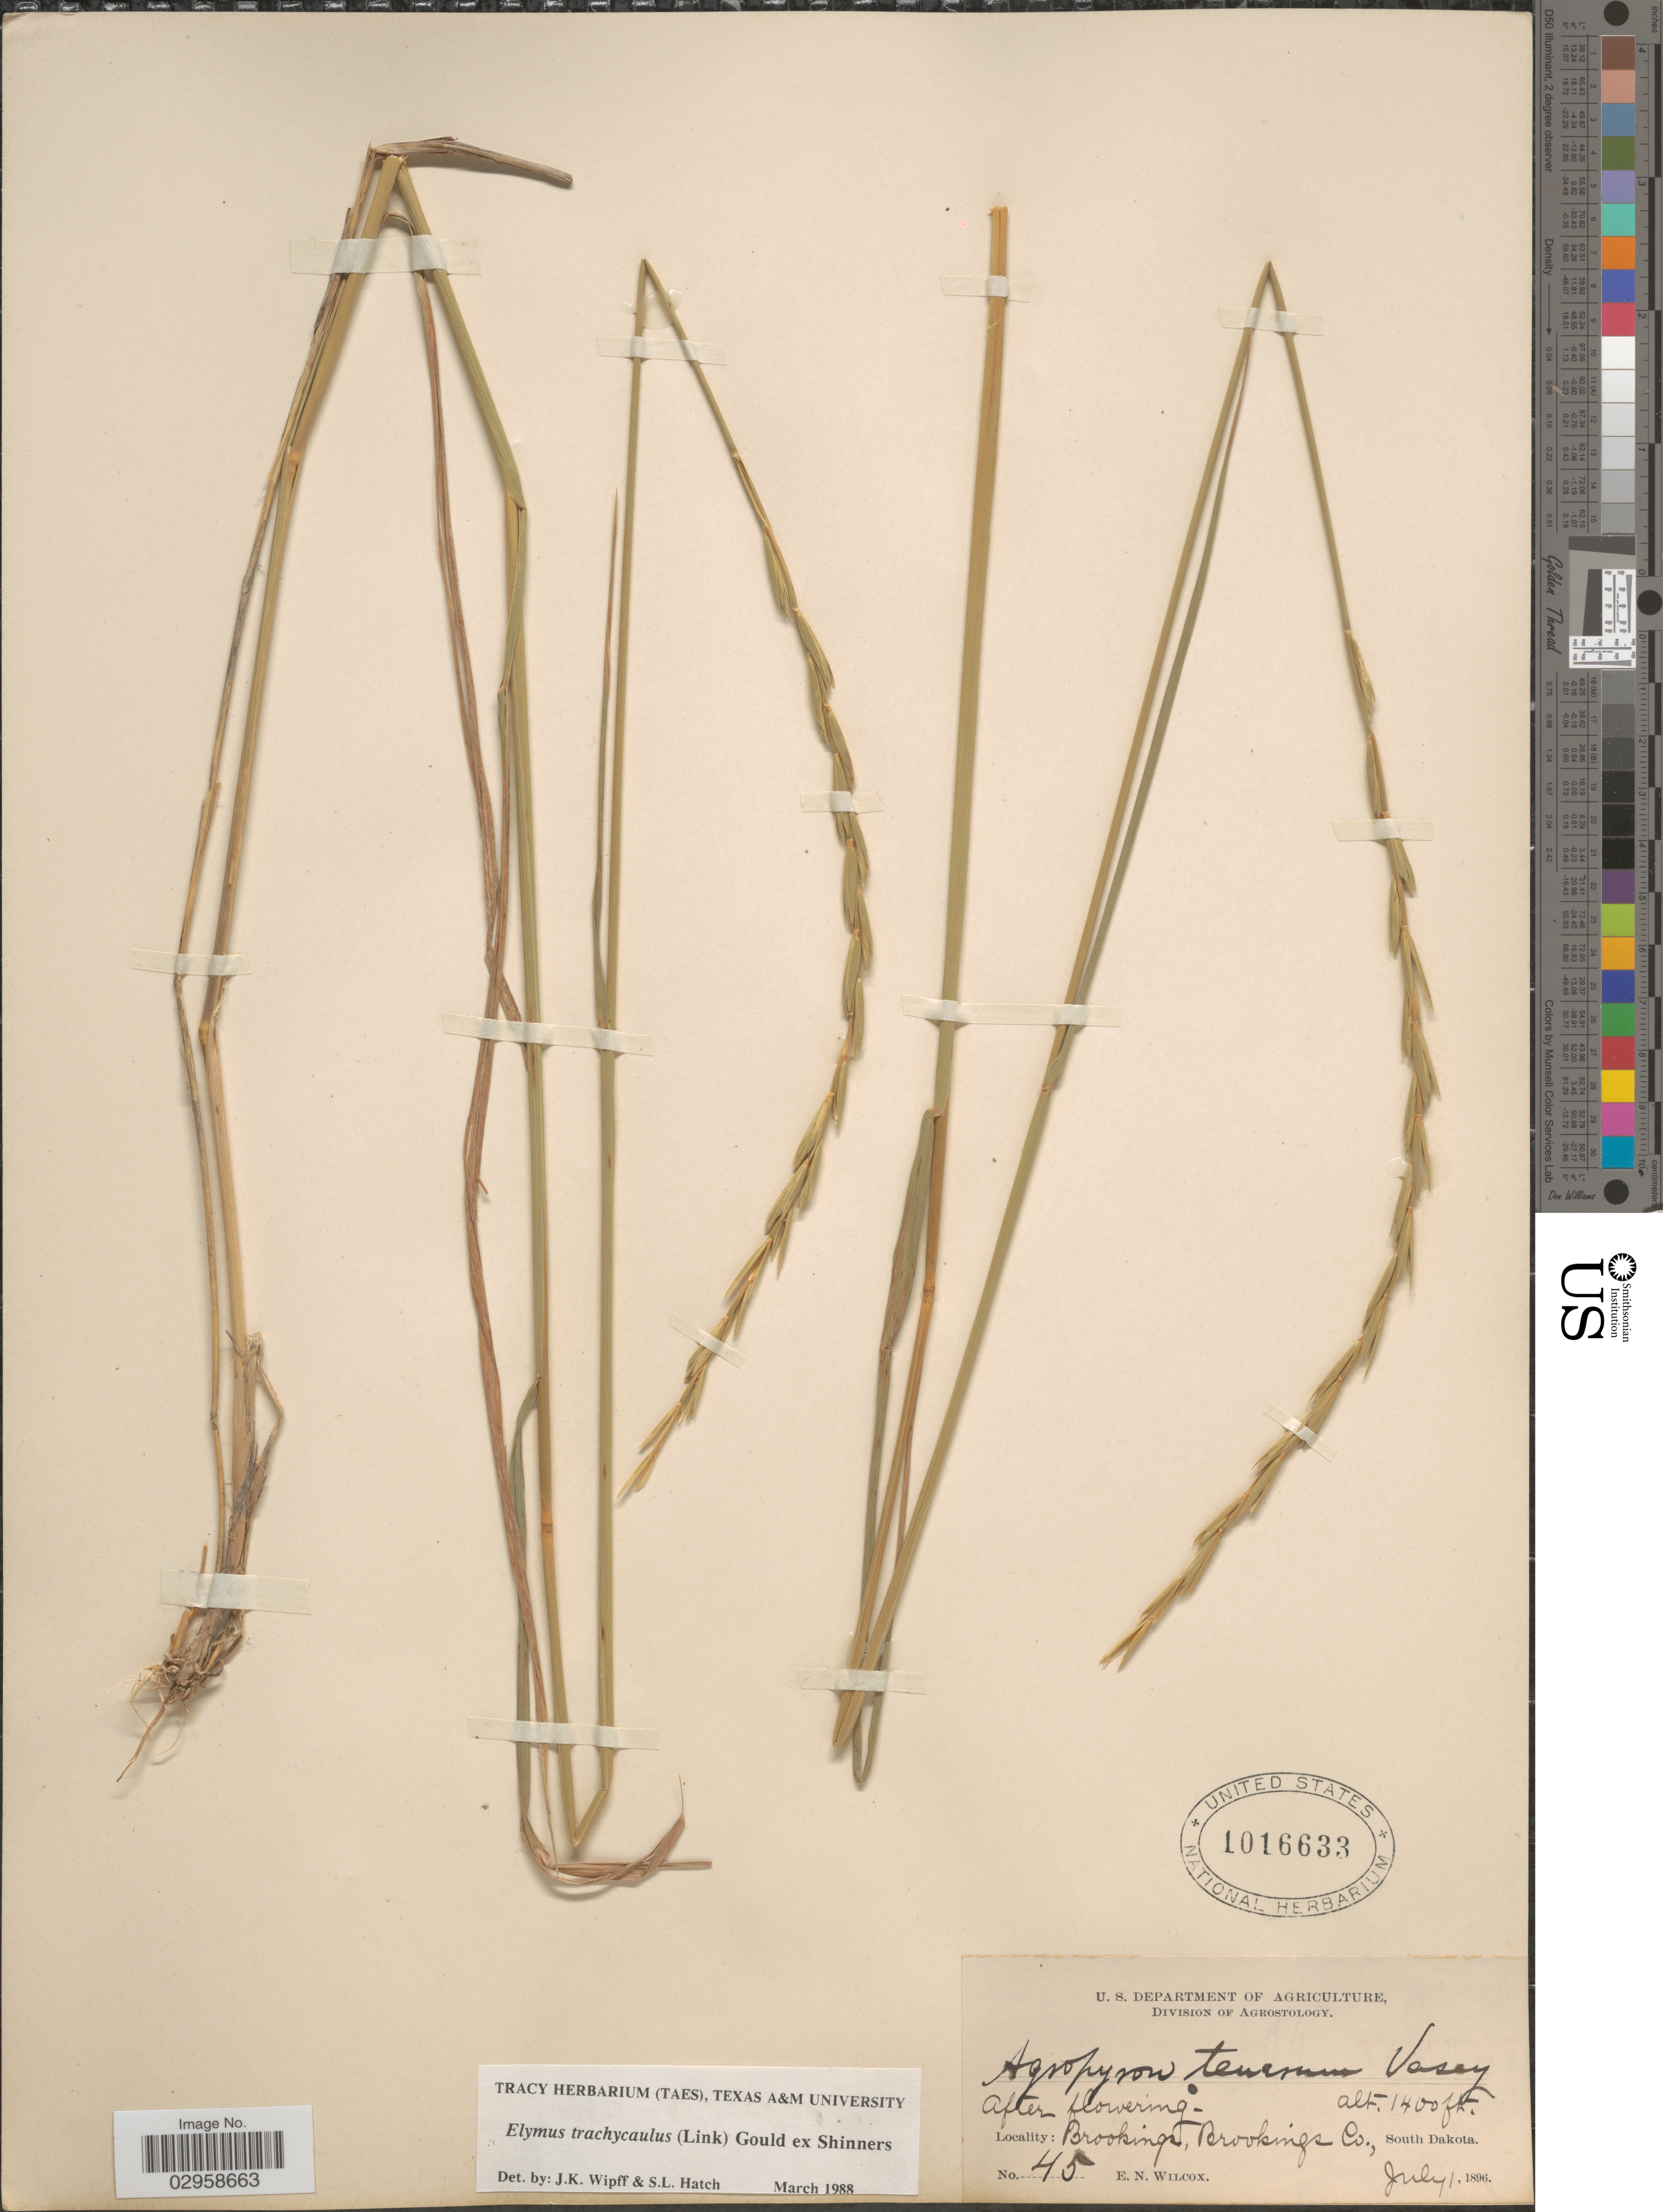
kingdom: Plantae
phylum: Tracheophyta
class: Liliopsida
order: Poales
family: Poaceae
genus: Elymus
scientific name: Elymus trachycaulus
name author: (Link) Gould ex Shinners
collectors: E. Wilcox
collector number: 45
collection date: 1896-07-01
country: United States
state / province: South Dakota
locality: Brookings, Brookings Co.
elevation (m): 427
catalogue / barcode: US 1016633